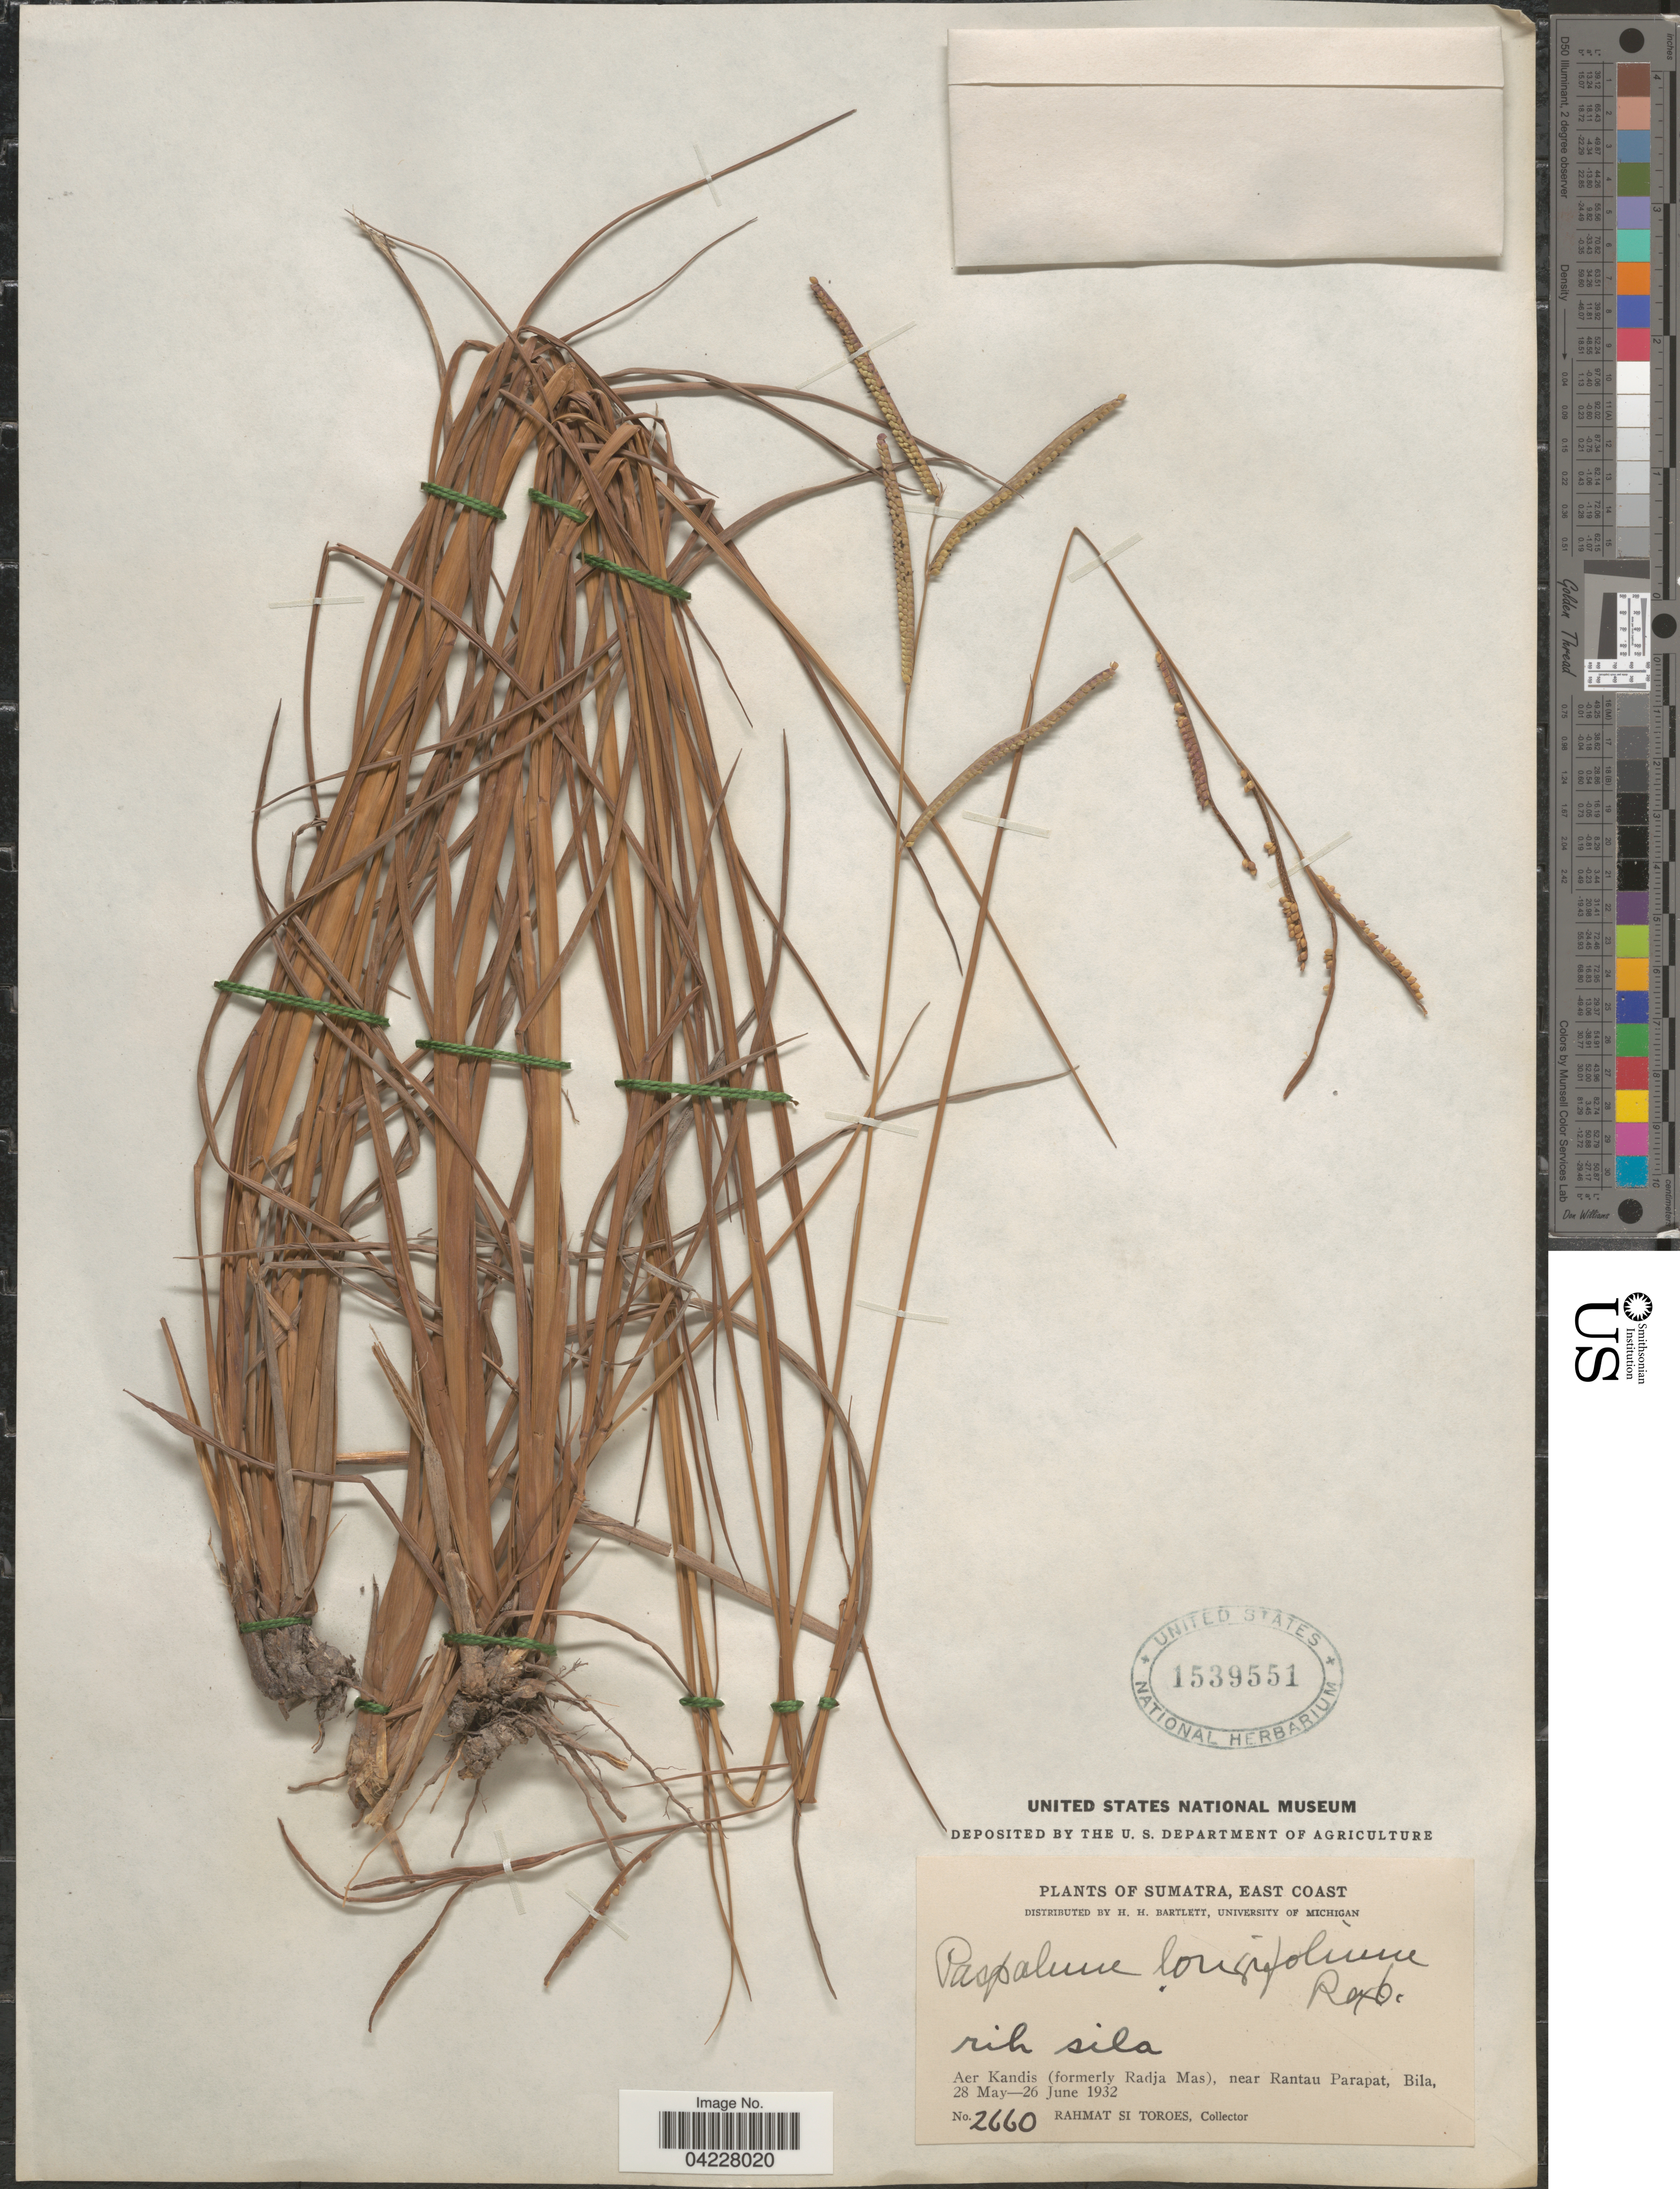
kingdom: Plantae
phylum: Tracheophyta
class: Liliopsida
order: Poales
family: Poaceae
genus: Paspalum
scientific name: Paspalum longifolium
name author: Roxb.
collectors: Rahmat Si Boeea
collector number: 2660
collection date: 1932-05-28/1932-06-26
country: Indonesia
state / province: Sumatra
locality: East Coast. Aer Kandis (formerly Radja Mas), near Rantau Parapat, Bila.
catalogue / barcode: US 1539551